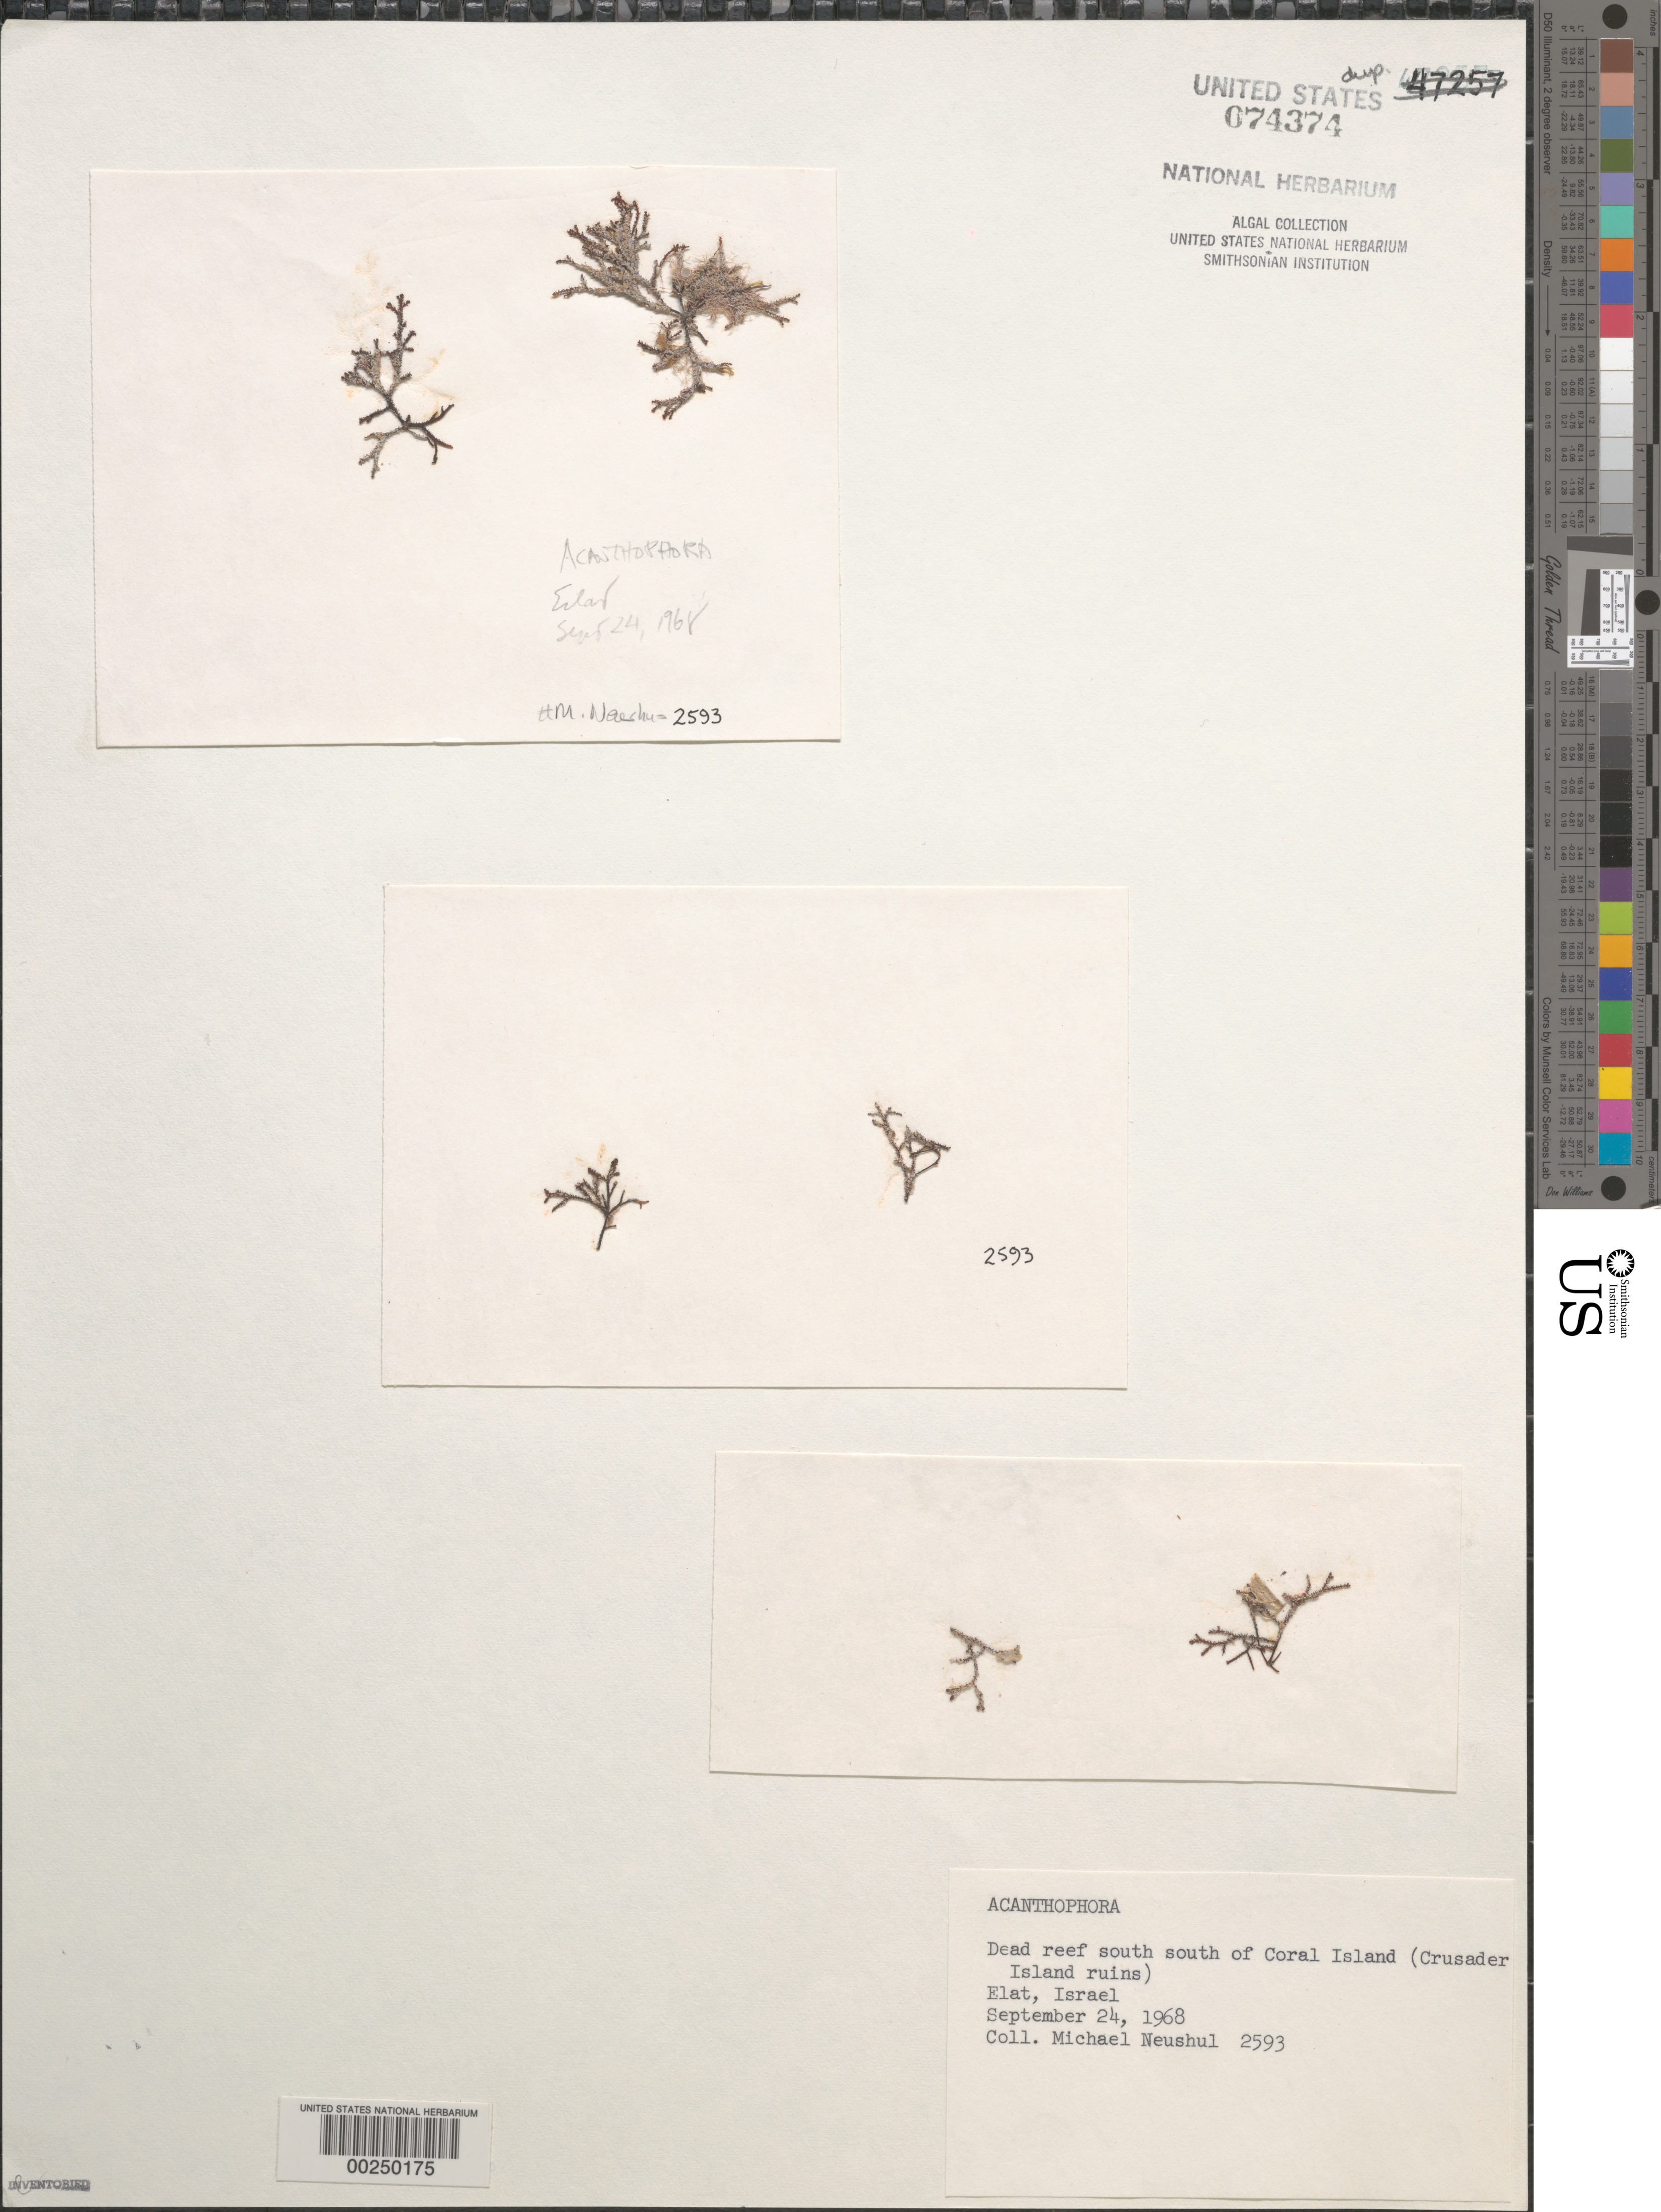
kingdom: Plantae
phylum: Rhodophyta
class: Florideophyceae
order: Ceramiales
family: Rhodomelaceae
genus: Acanthophora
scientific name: Acanthophora sp.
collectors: M. Neushul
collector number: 2593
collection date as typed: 24 Sep 1968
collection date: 1968-09-24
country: Israel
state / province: Southern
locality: Elat, Crusader Island ruins, dead reef south of Coral Island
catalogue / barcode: US 74374